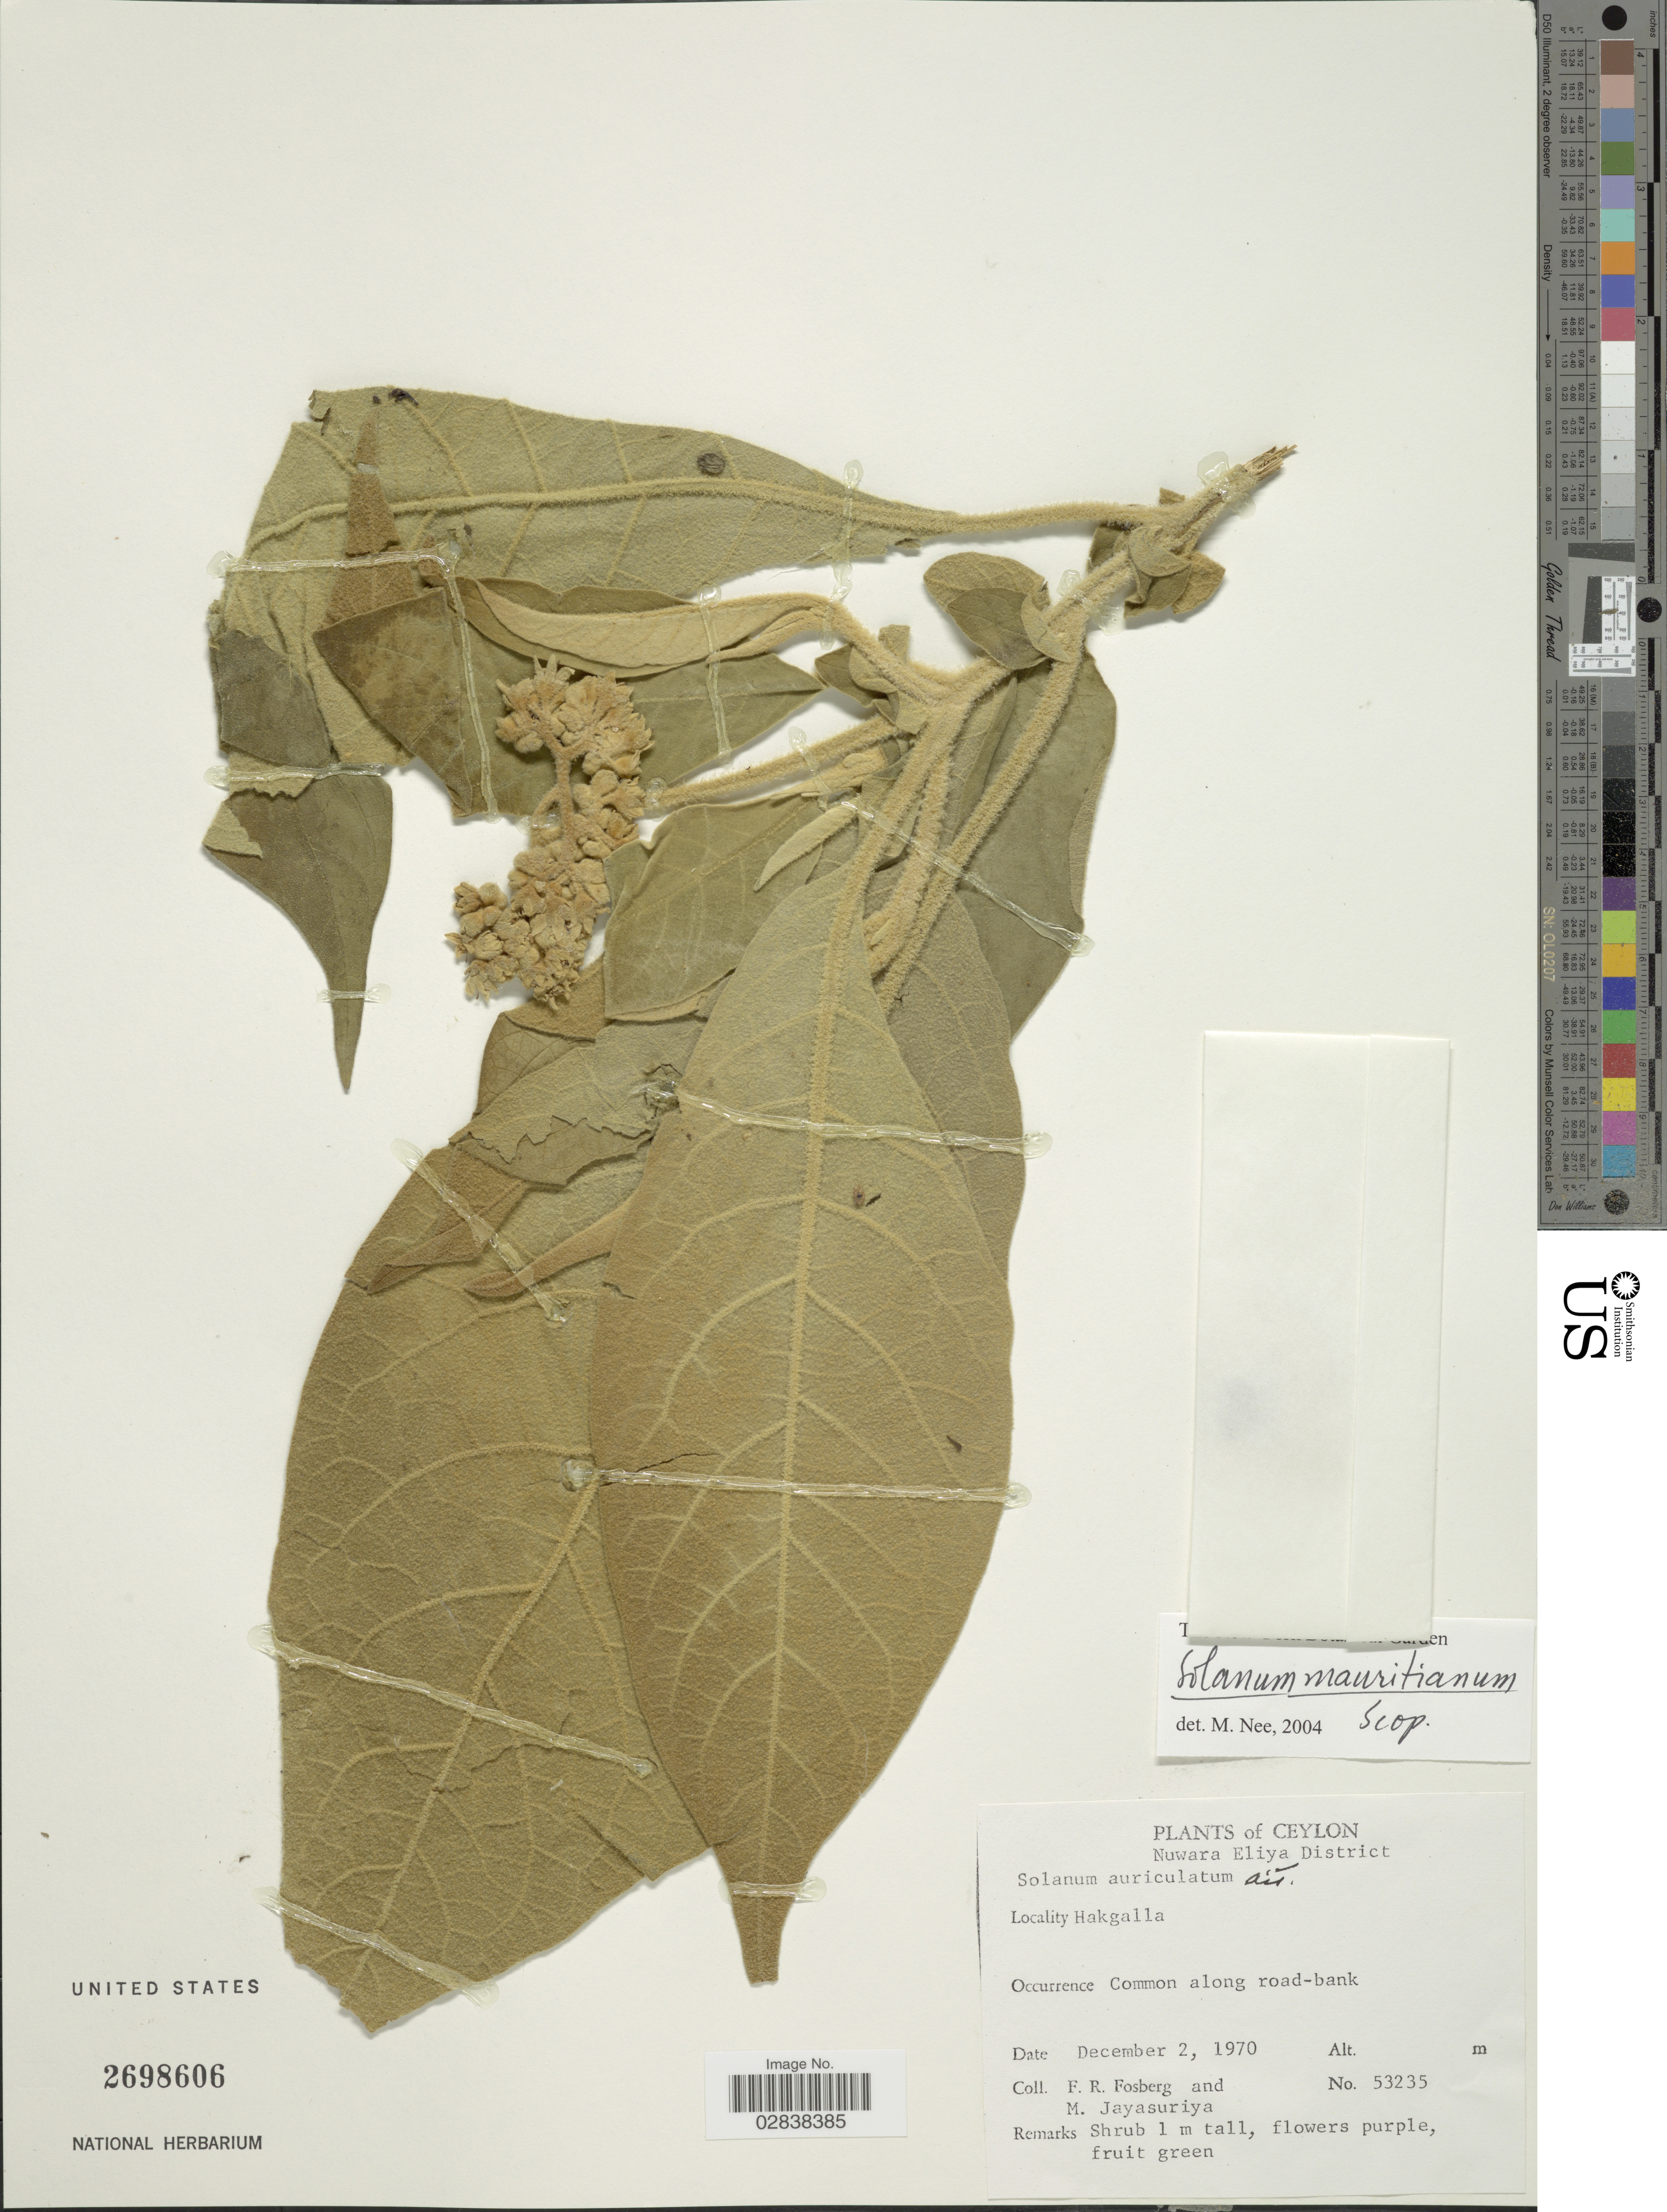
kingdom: Plantae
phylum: Tracheophyta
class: Magnoliopsida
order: Solanales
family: Solanaceae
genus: Solanum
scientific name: Solanum mauritianum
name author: Scop.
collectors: F. R. Fosberg & M. Jayasuriya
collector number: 53235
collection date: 1970-12-02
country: Sri Lanka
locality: Ceylon, Nuwara Eliya District, Hakgalla.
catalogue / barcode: US 2698606